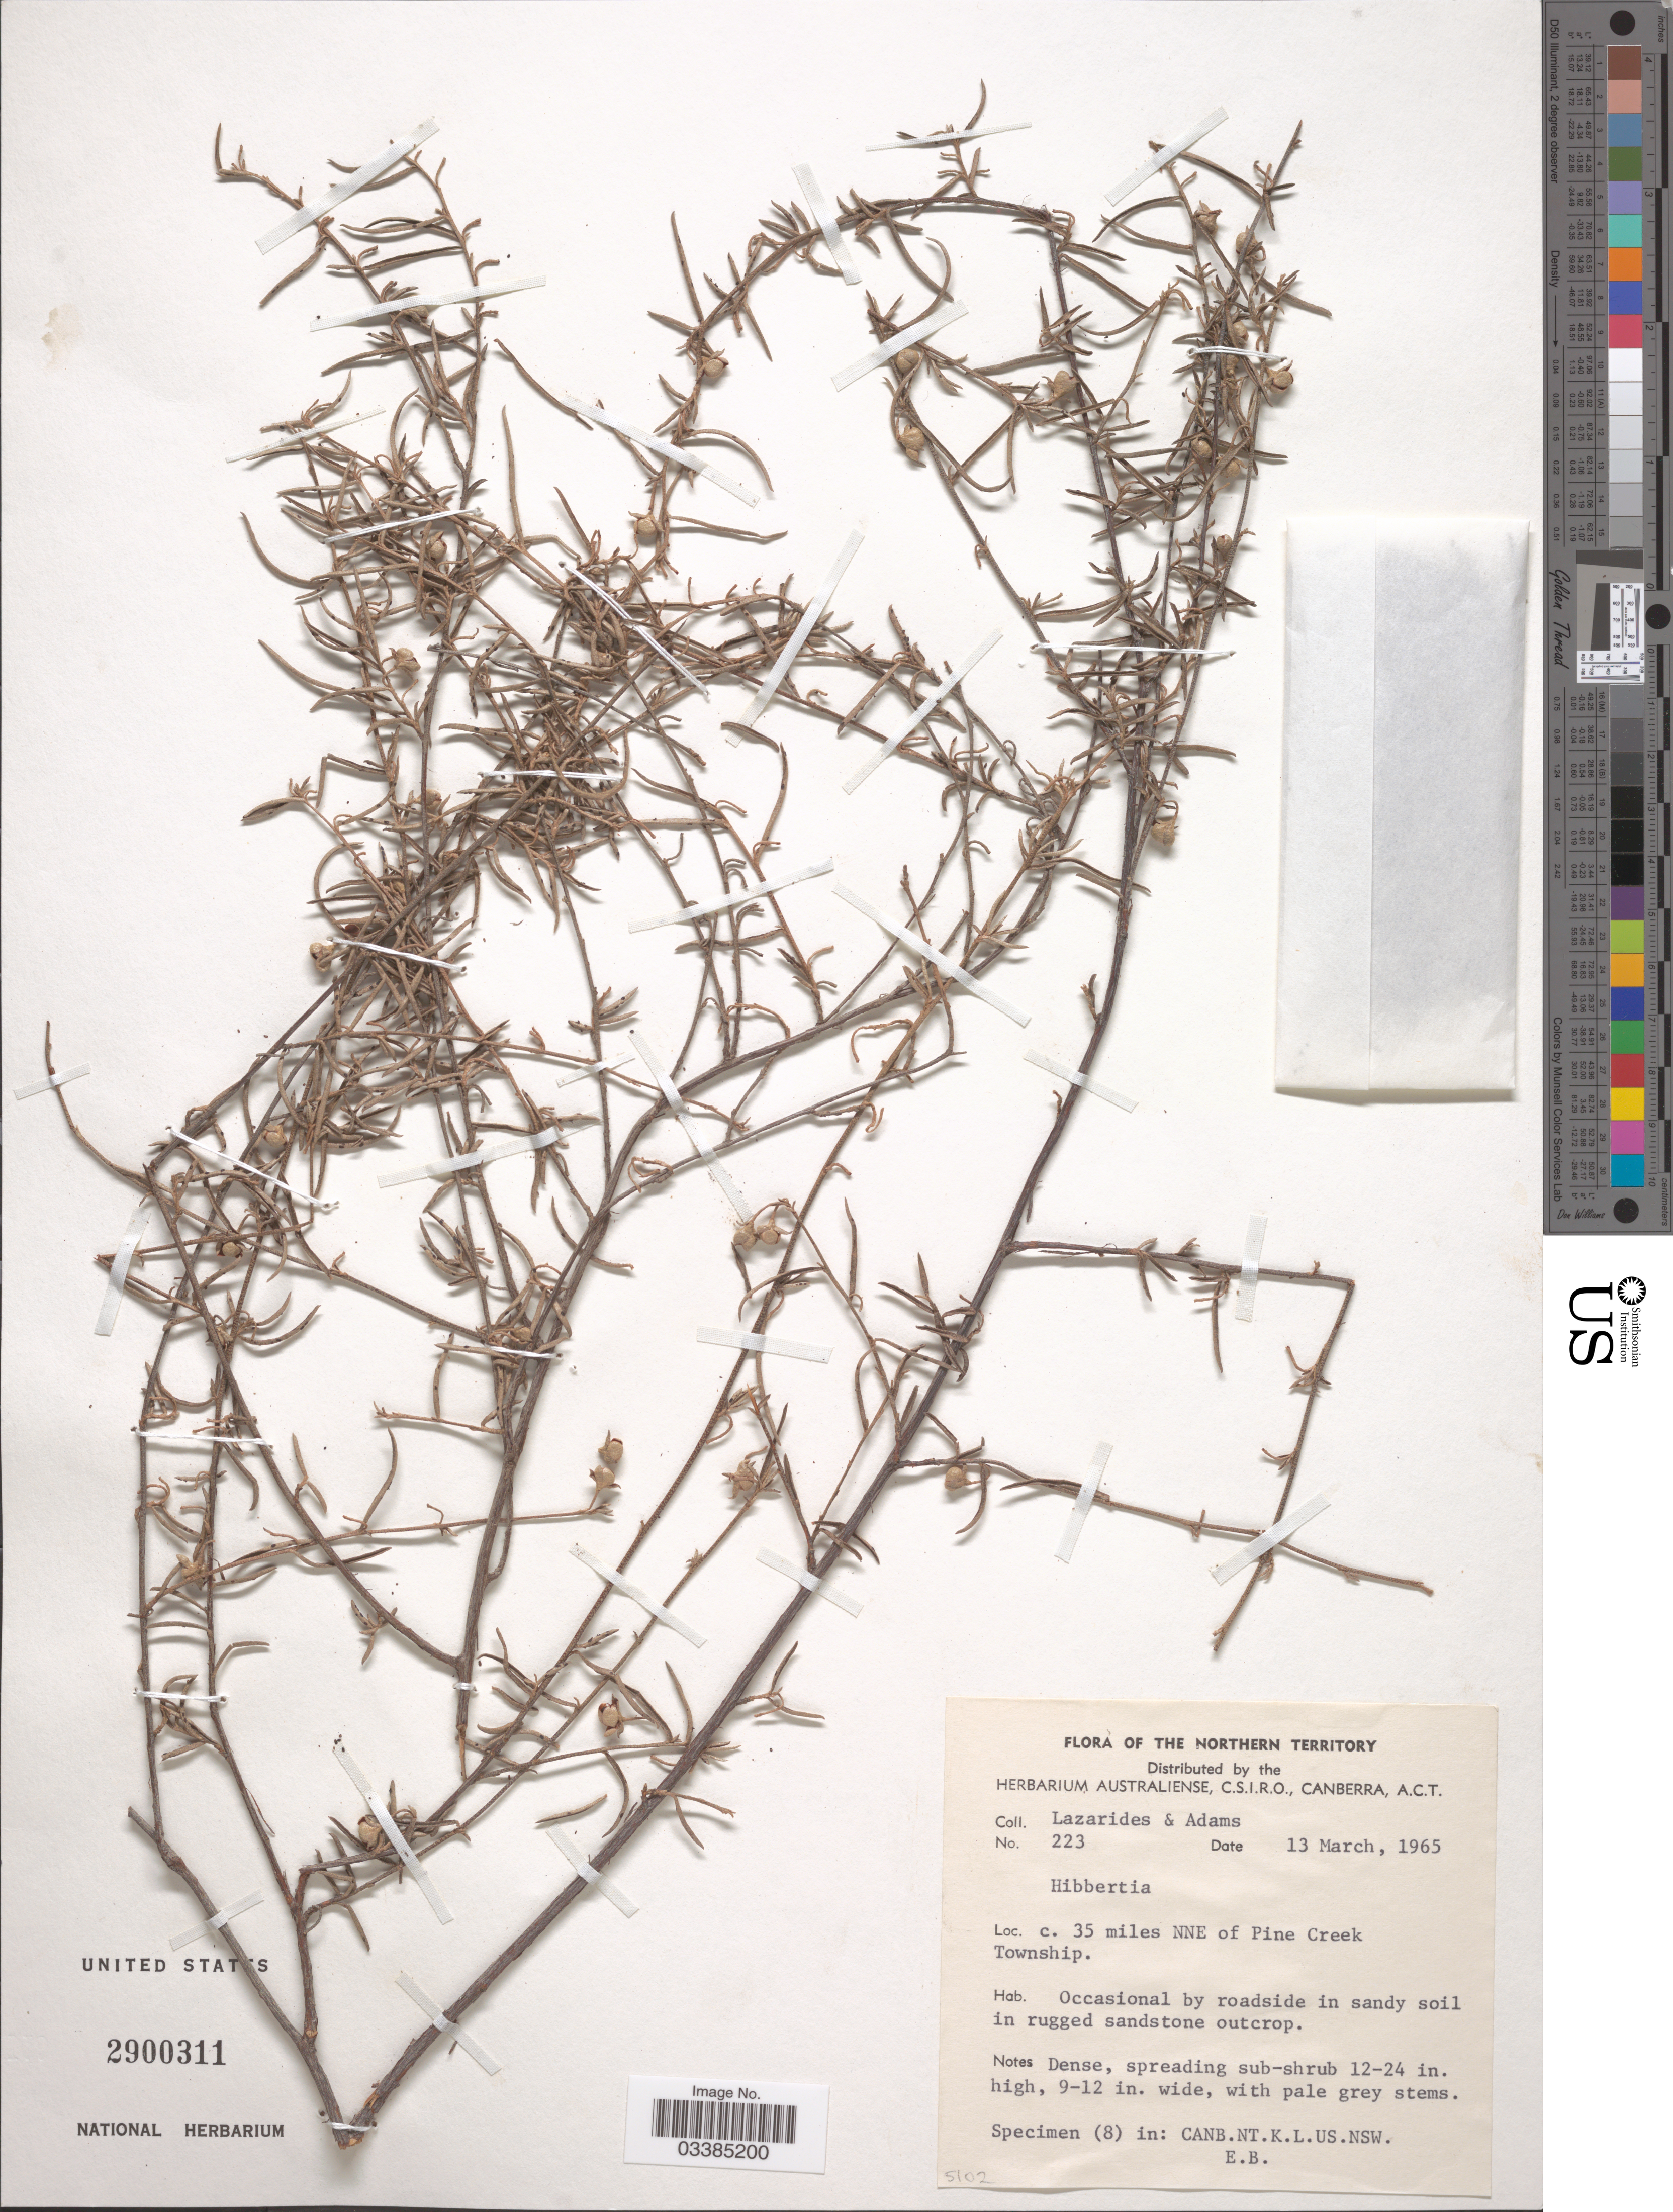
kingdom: Plantae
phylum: Tracheophyta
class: Magnoliopsida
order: Dilleniales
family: Dilleniaceae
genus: Hibbertia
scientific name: Hibbertia sp.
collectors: M. Lazarides & Adams, --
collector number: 223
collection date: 1965-03-13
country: Australia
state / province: Northern Territory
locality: C. 35 miles NNE of Pine Creek Township.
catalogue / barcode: US 2900311